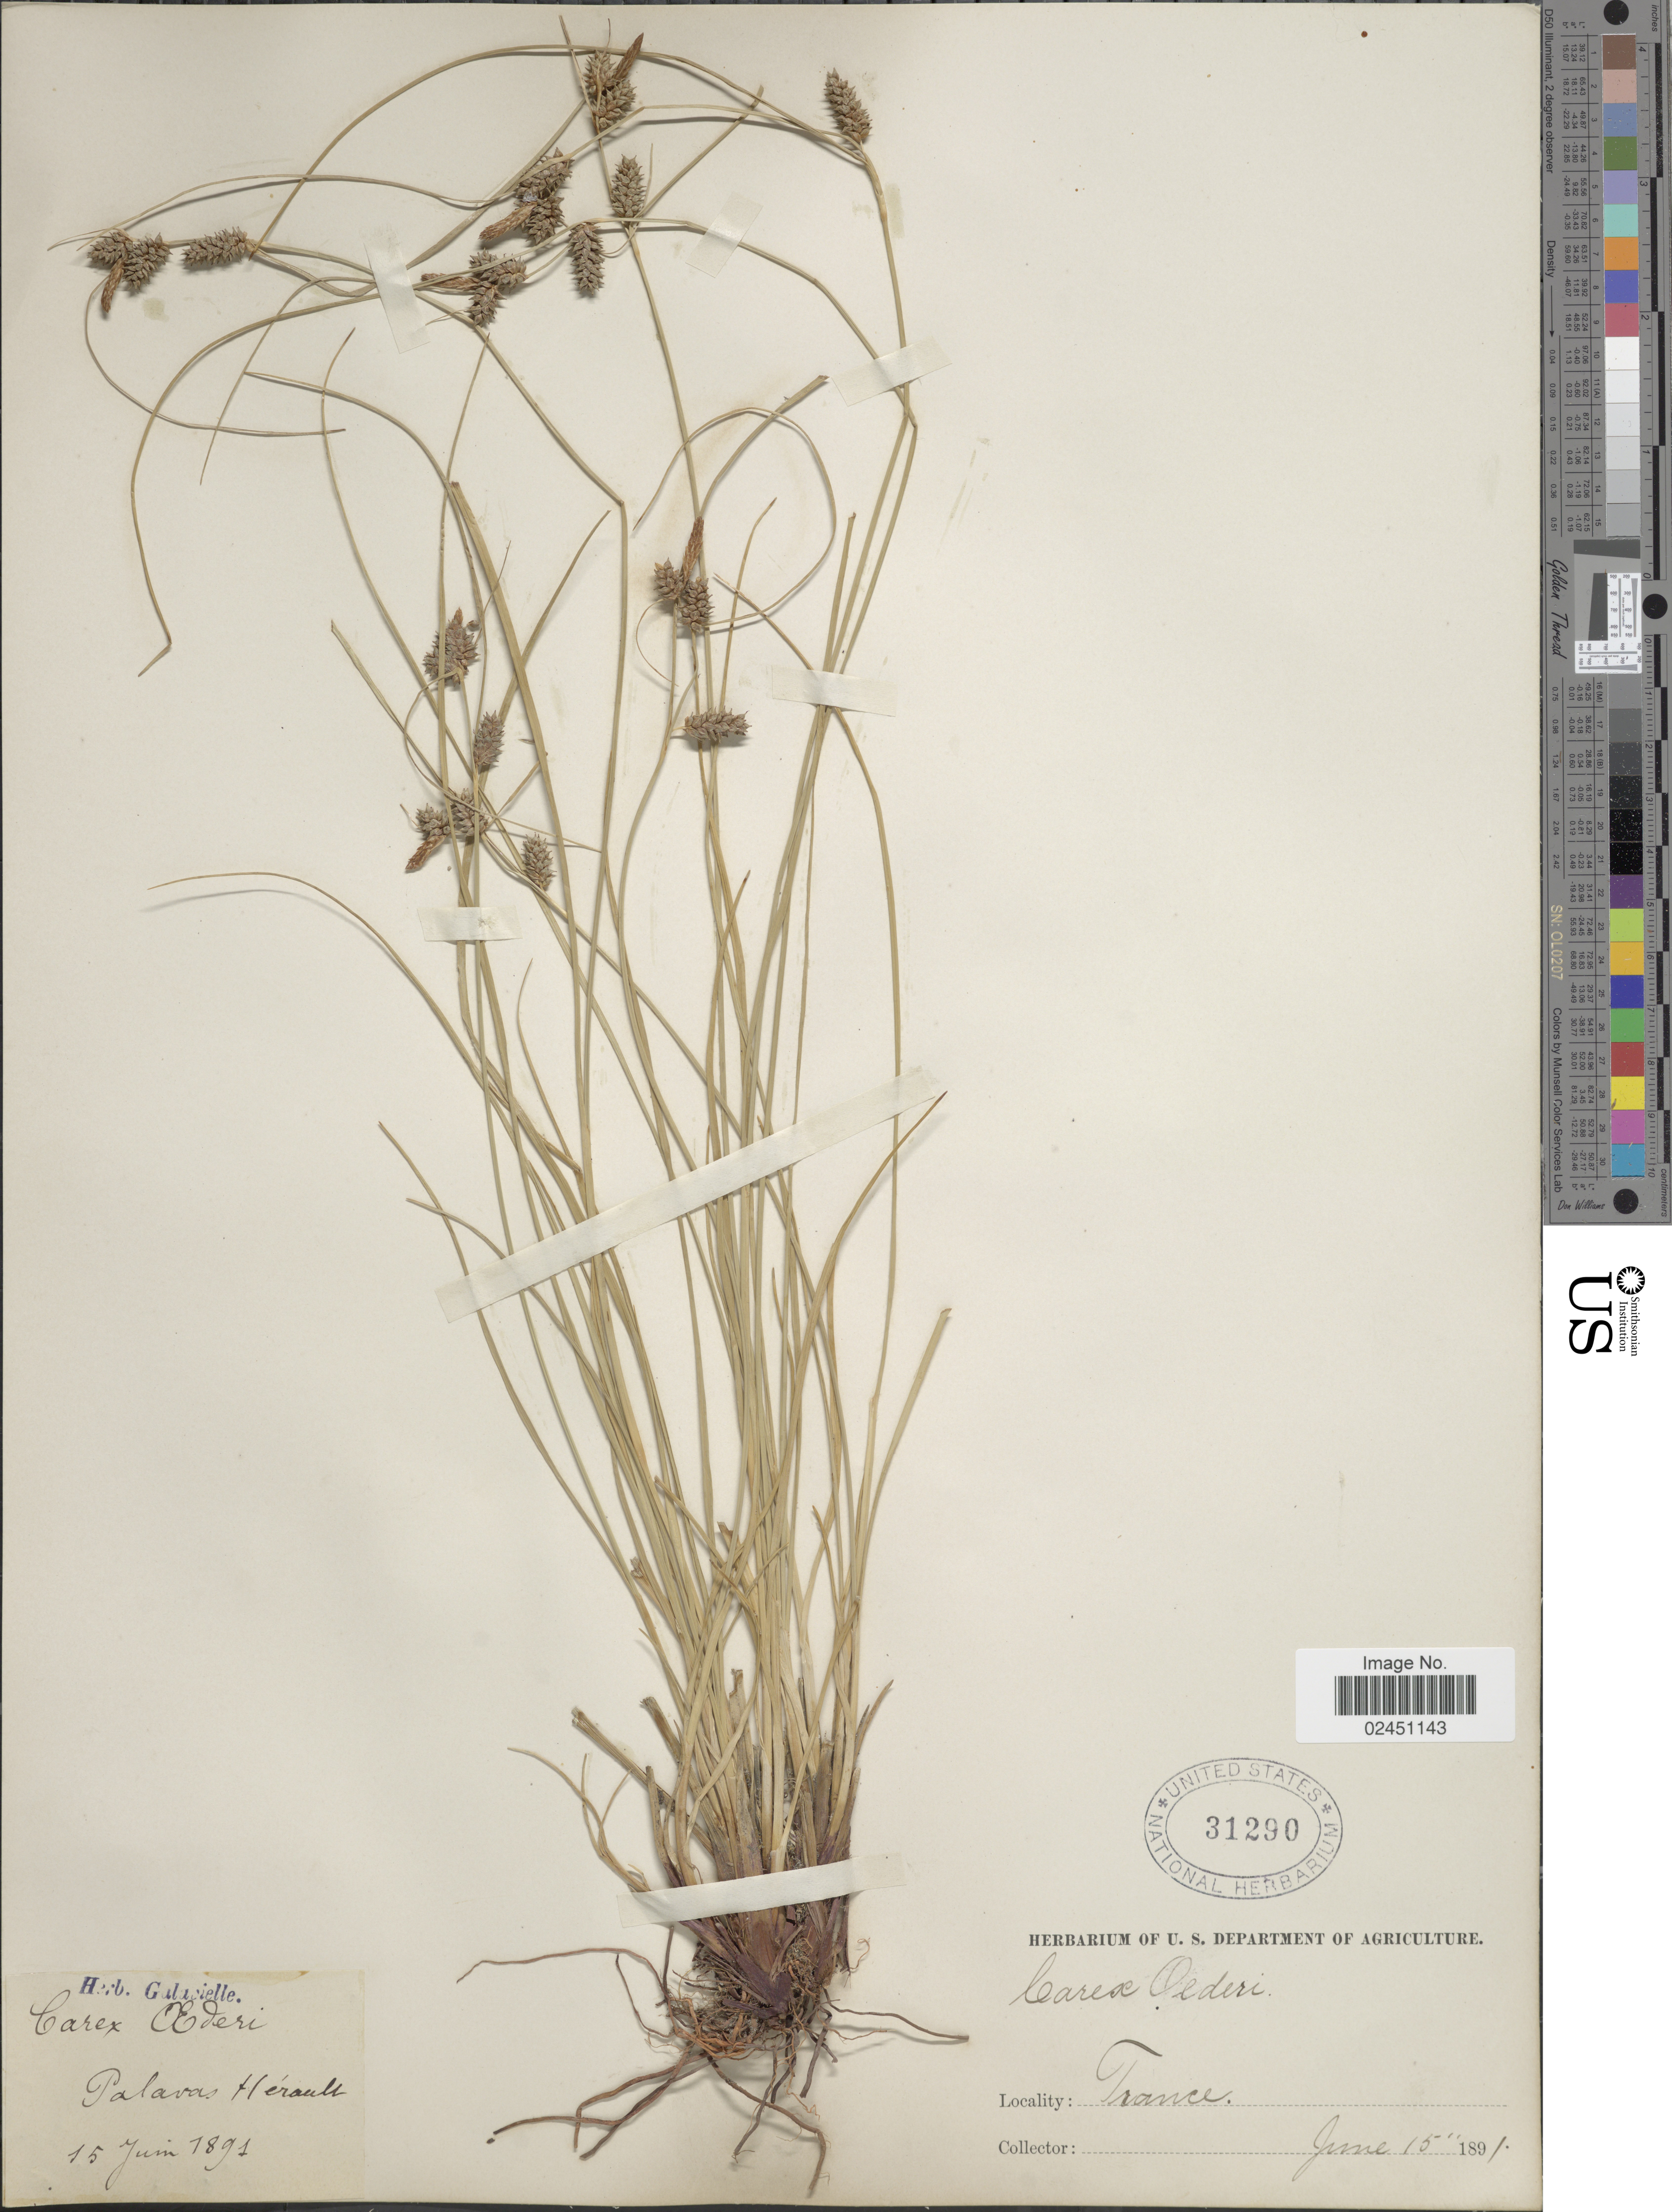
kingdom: Plantae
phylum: Tracheophyta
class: Liliopsida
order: Poales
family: Cyperaceae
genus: Carex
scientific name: Carex oederi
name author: Retz.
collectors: Ex herb. Galavielle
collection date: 1891-06-15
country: France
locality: Palavas Herault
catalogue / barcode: US 31290